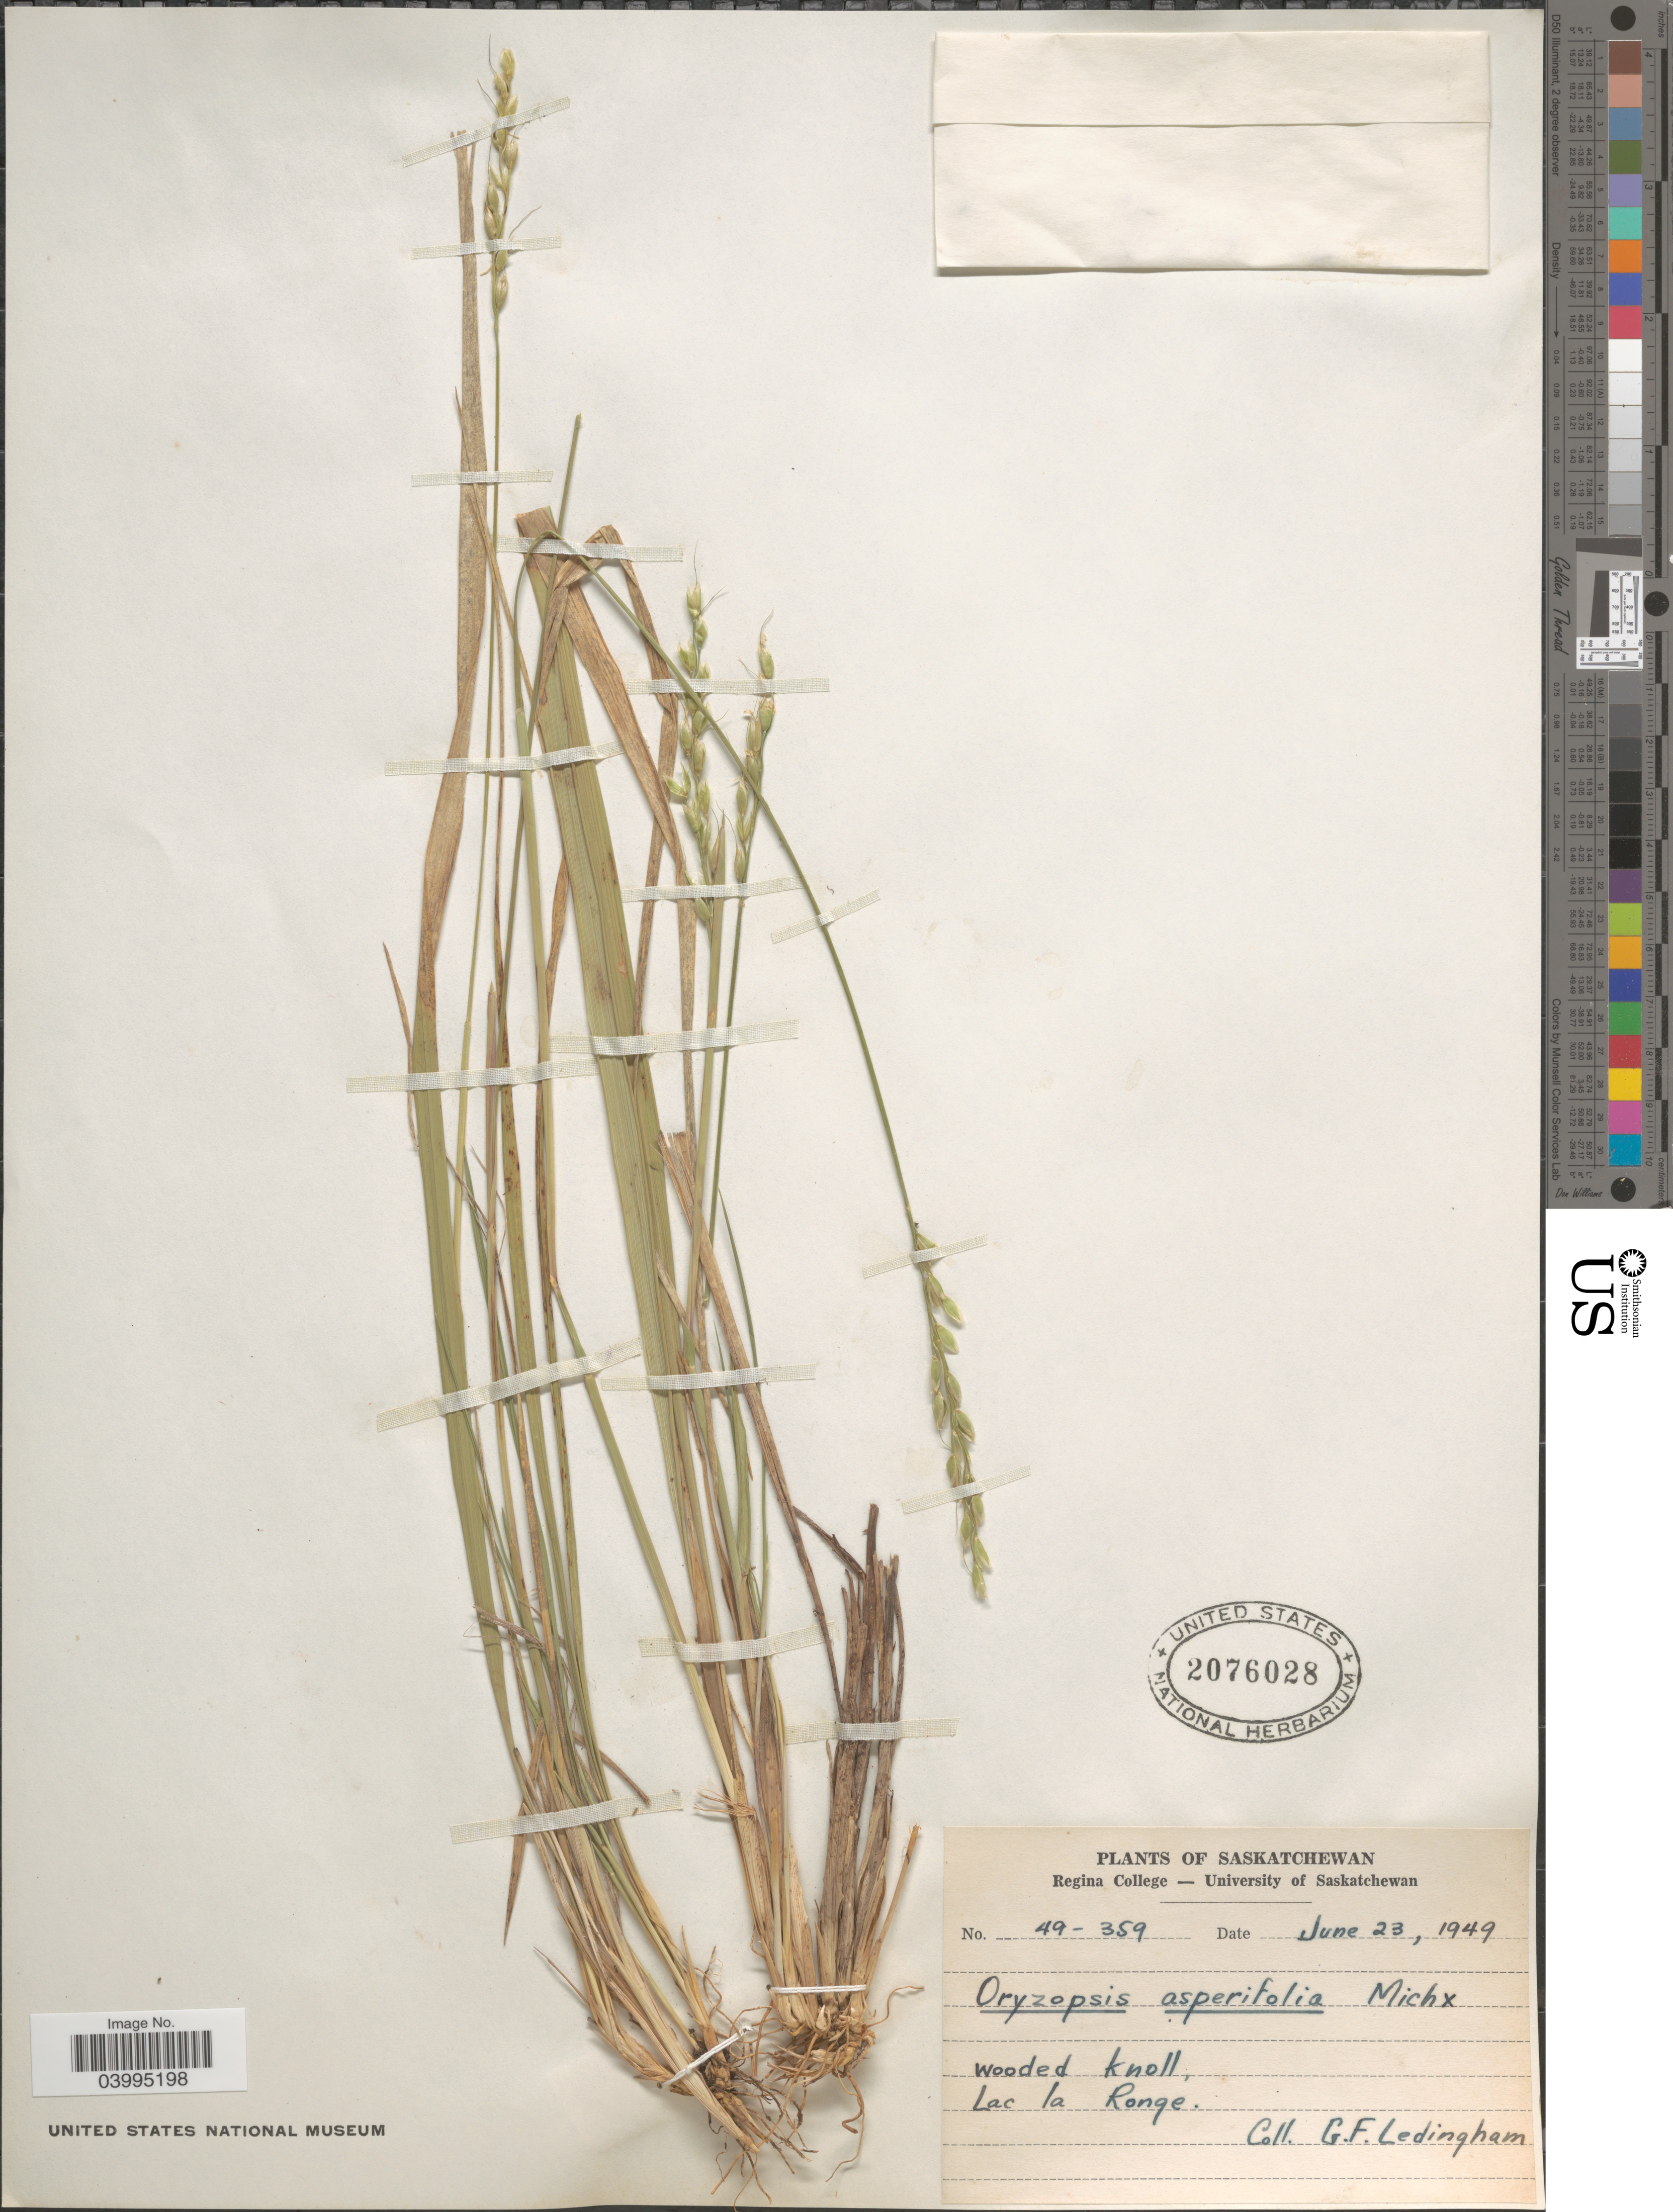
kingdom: Plantae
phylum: Tracheophyta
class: Liliopsida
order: Poales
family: Poaceae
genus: Oryzopsis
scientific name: Oryzopsis asperifolia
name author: Michx.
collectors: G. Ledingham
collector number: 49-359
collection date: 1949-06-23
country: Canada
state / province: Saskatchewan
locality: Wooded knoll, Lac la Ronge.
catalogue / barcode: US 2076028